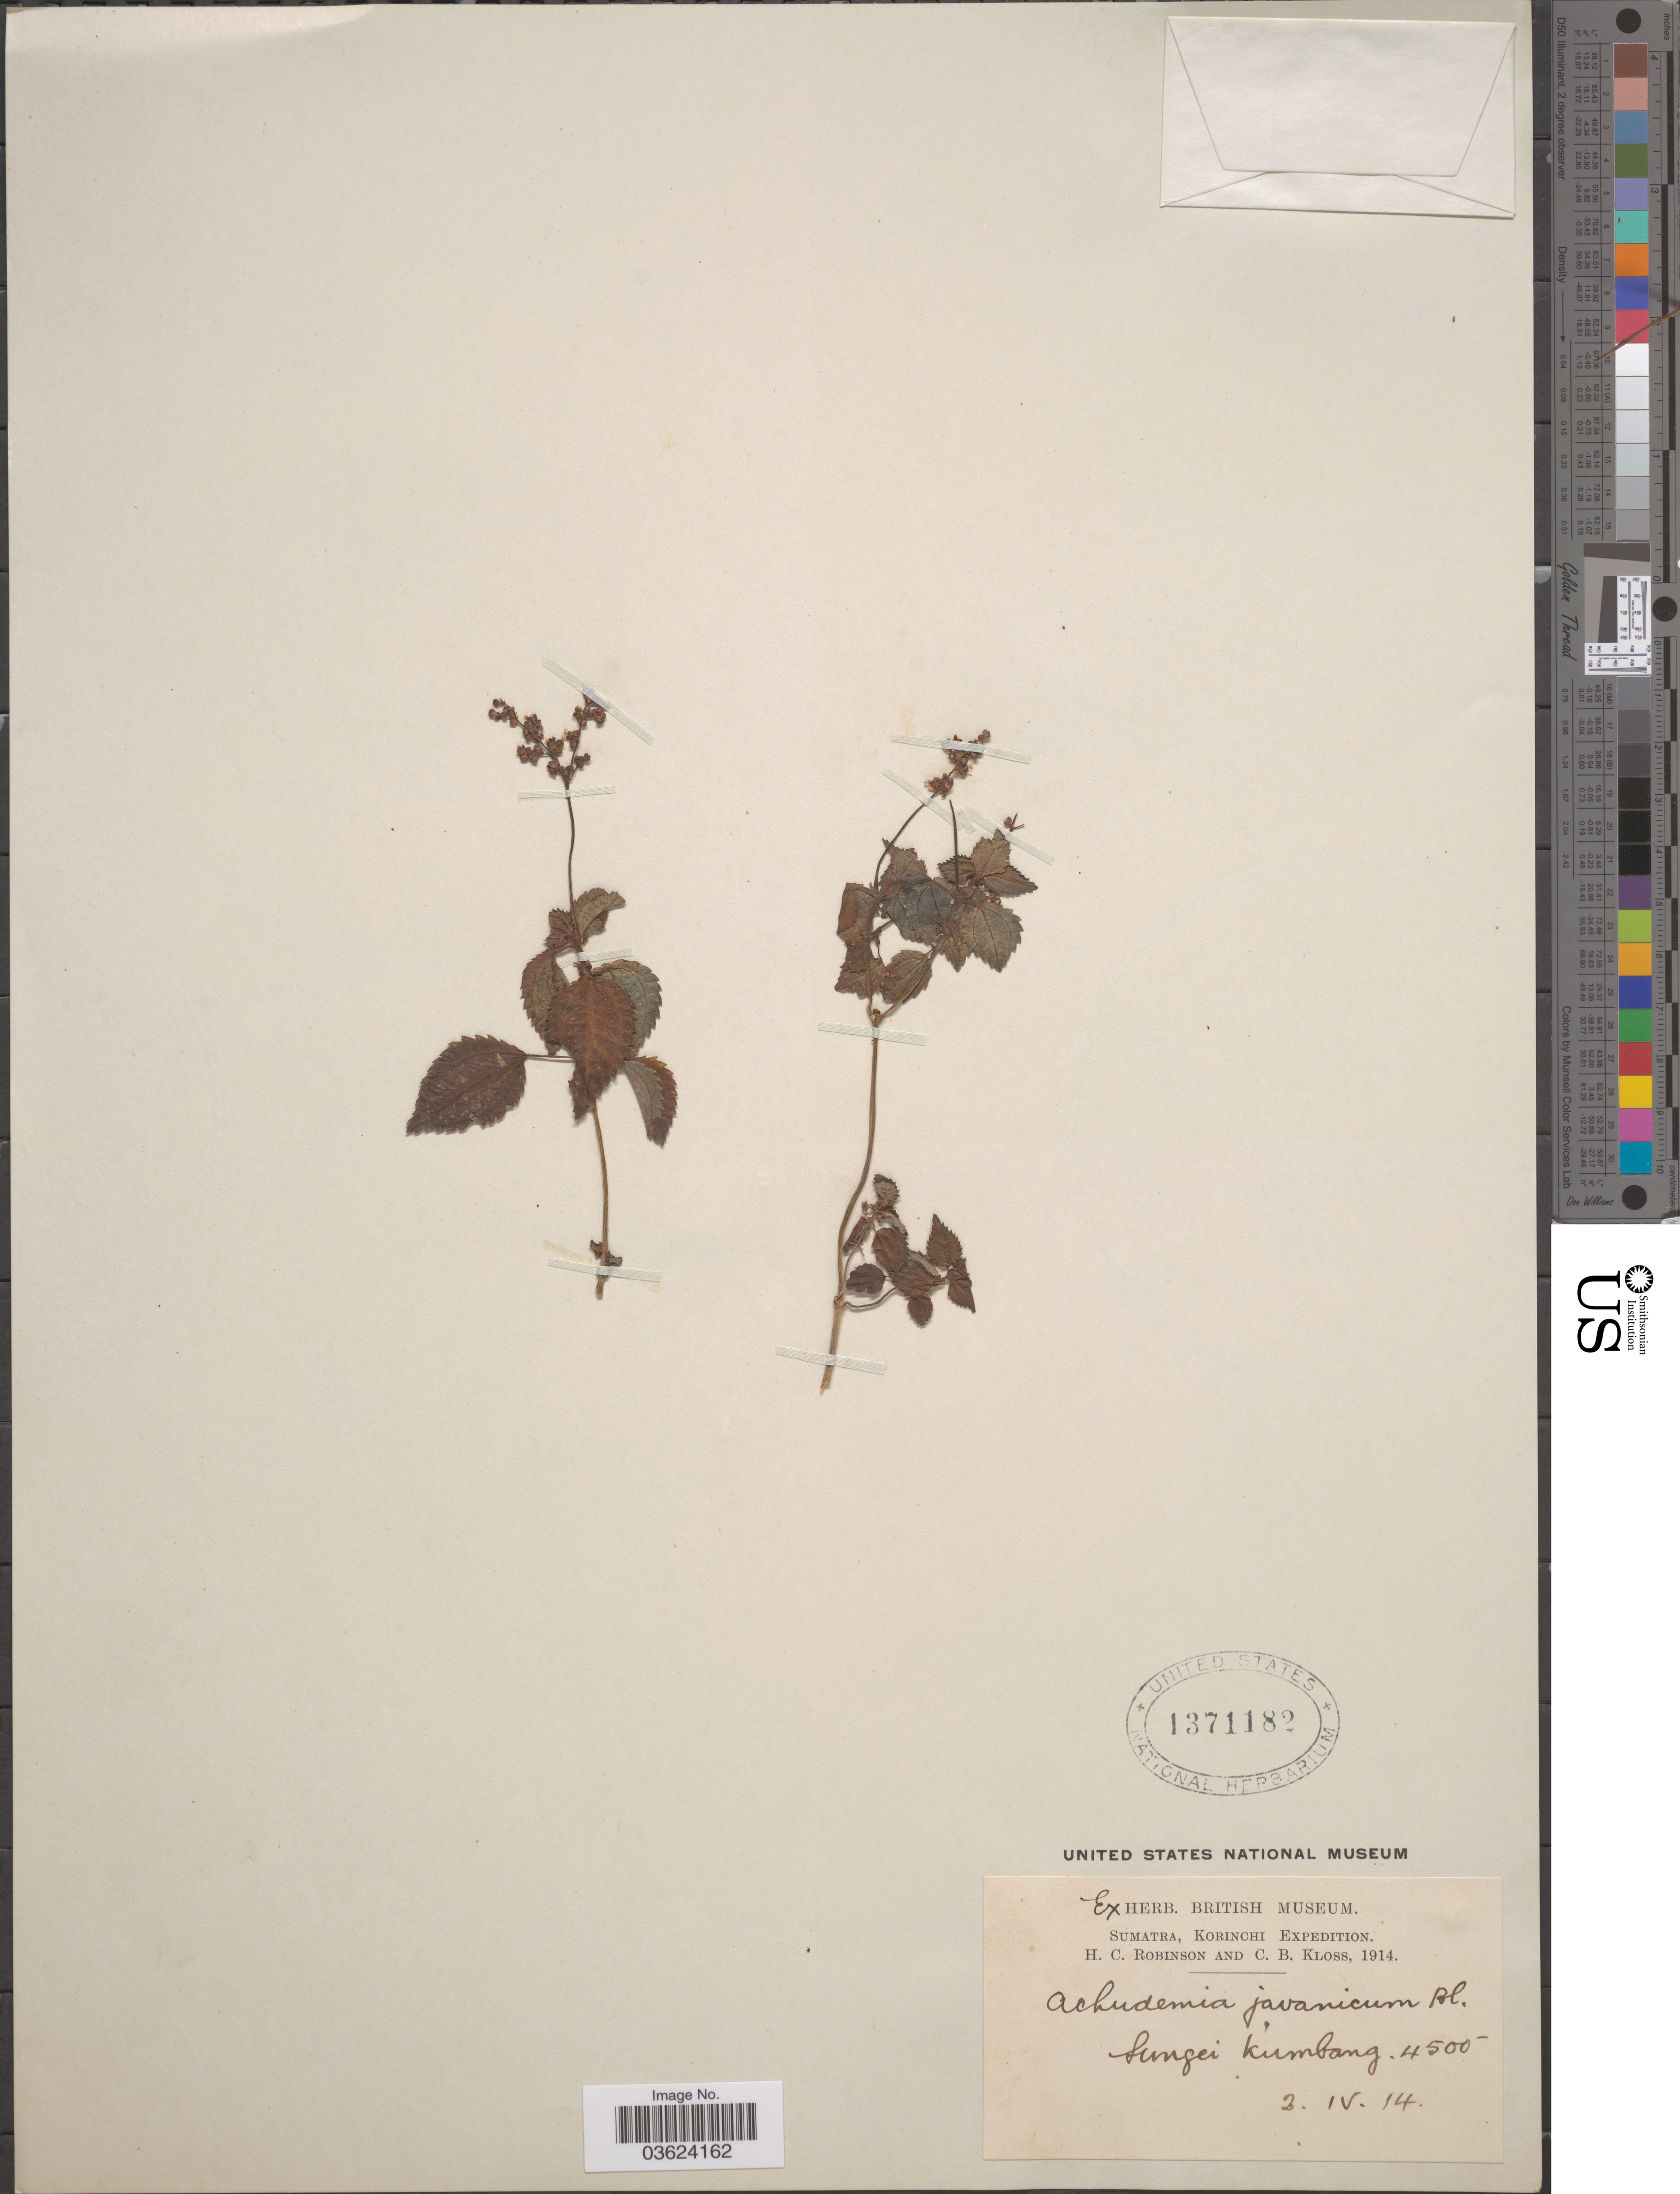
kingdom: Plantae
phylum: Tracheophyta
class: Magnoliopsida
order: Rosales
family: Urticaceae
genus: Achudemia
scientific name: Achudemia javanica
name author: Blume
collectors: H. C. Robinson & C. Kloss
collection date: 1914-04-02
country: Indonesia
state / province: Sumatra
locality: Sungei Kumbang.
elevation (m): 1372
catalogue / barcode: US 1371182